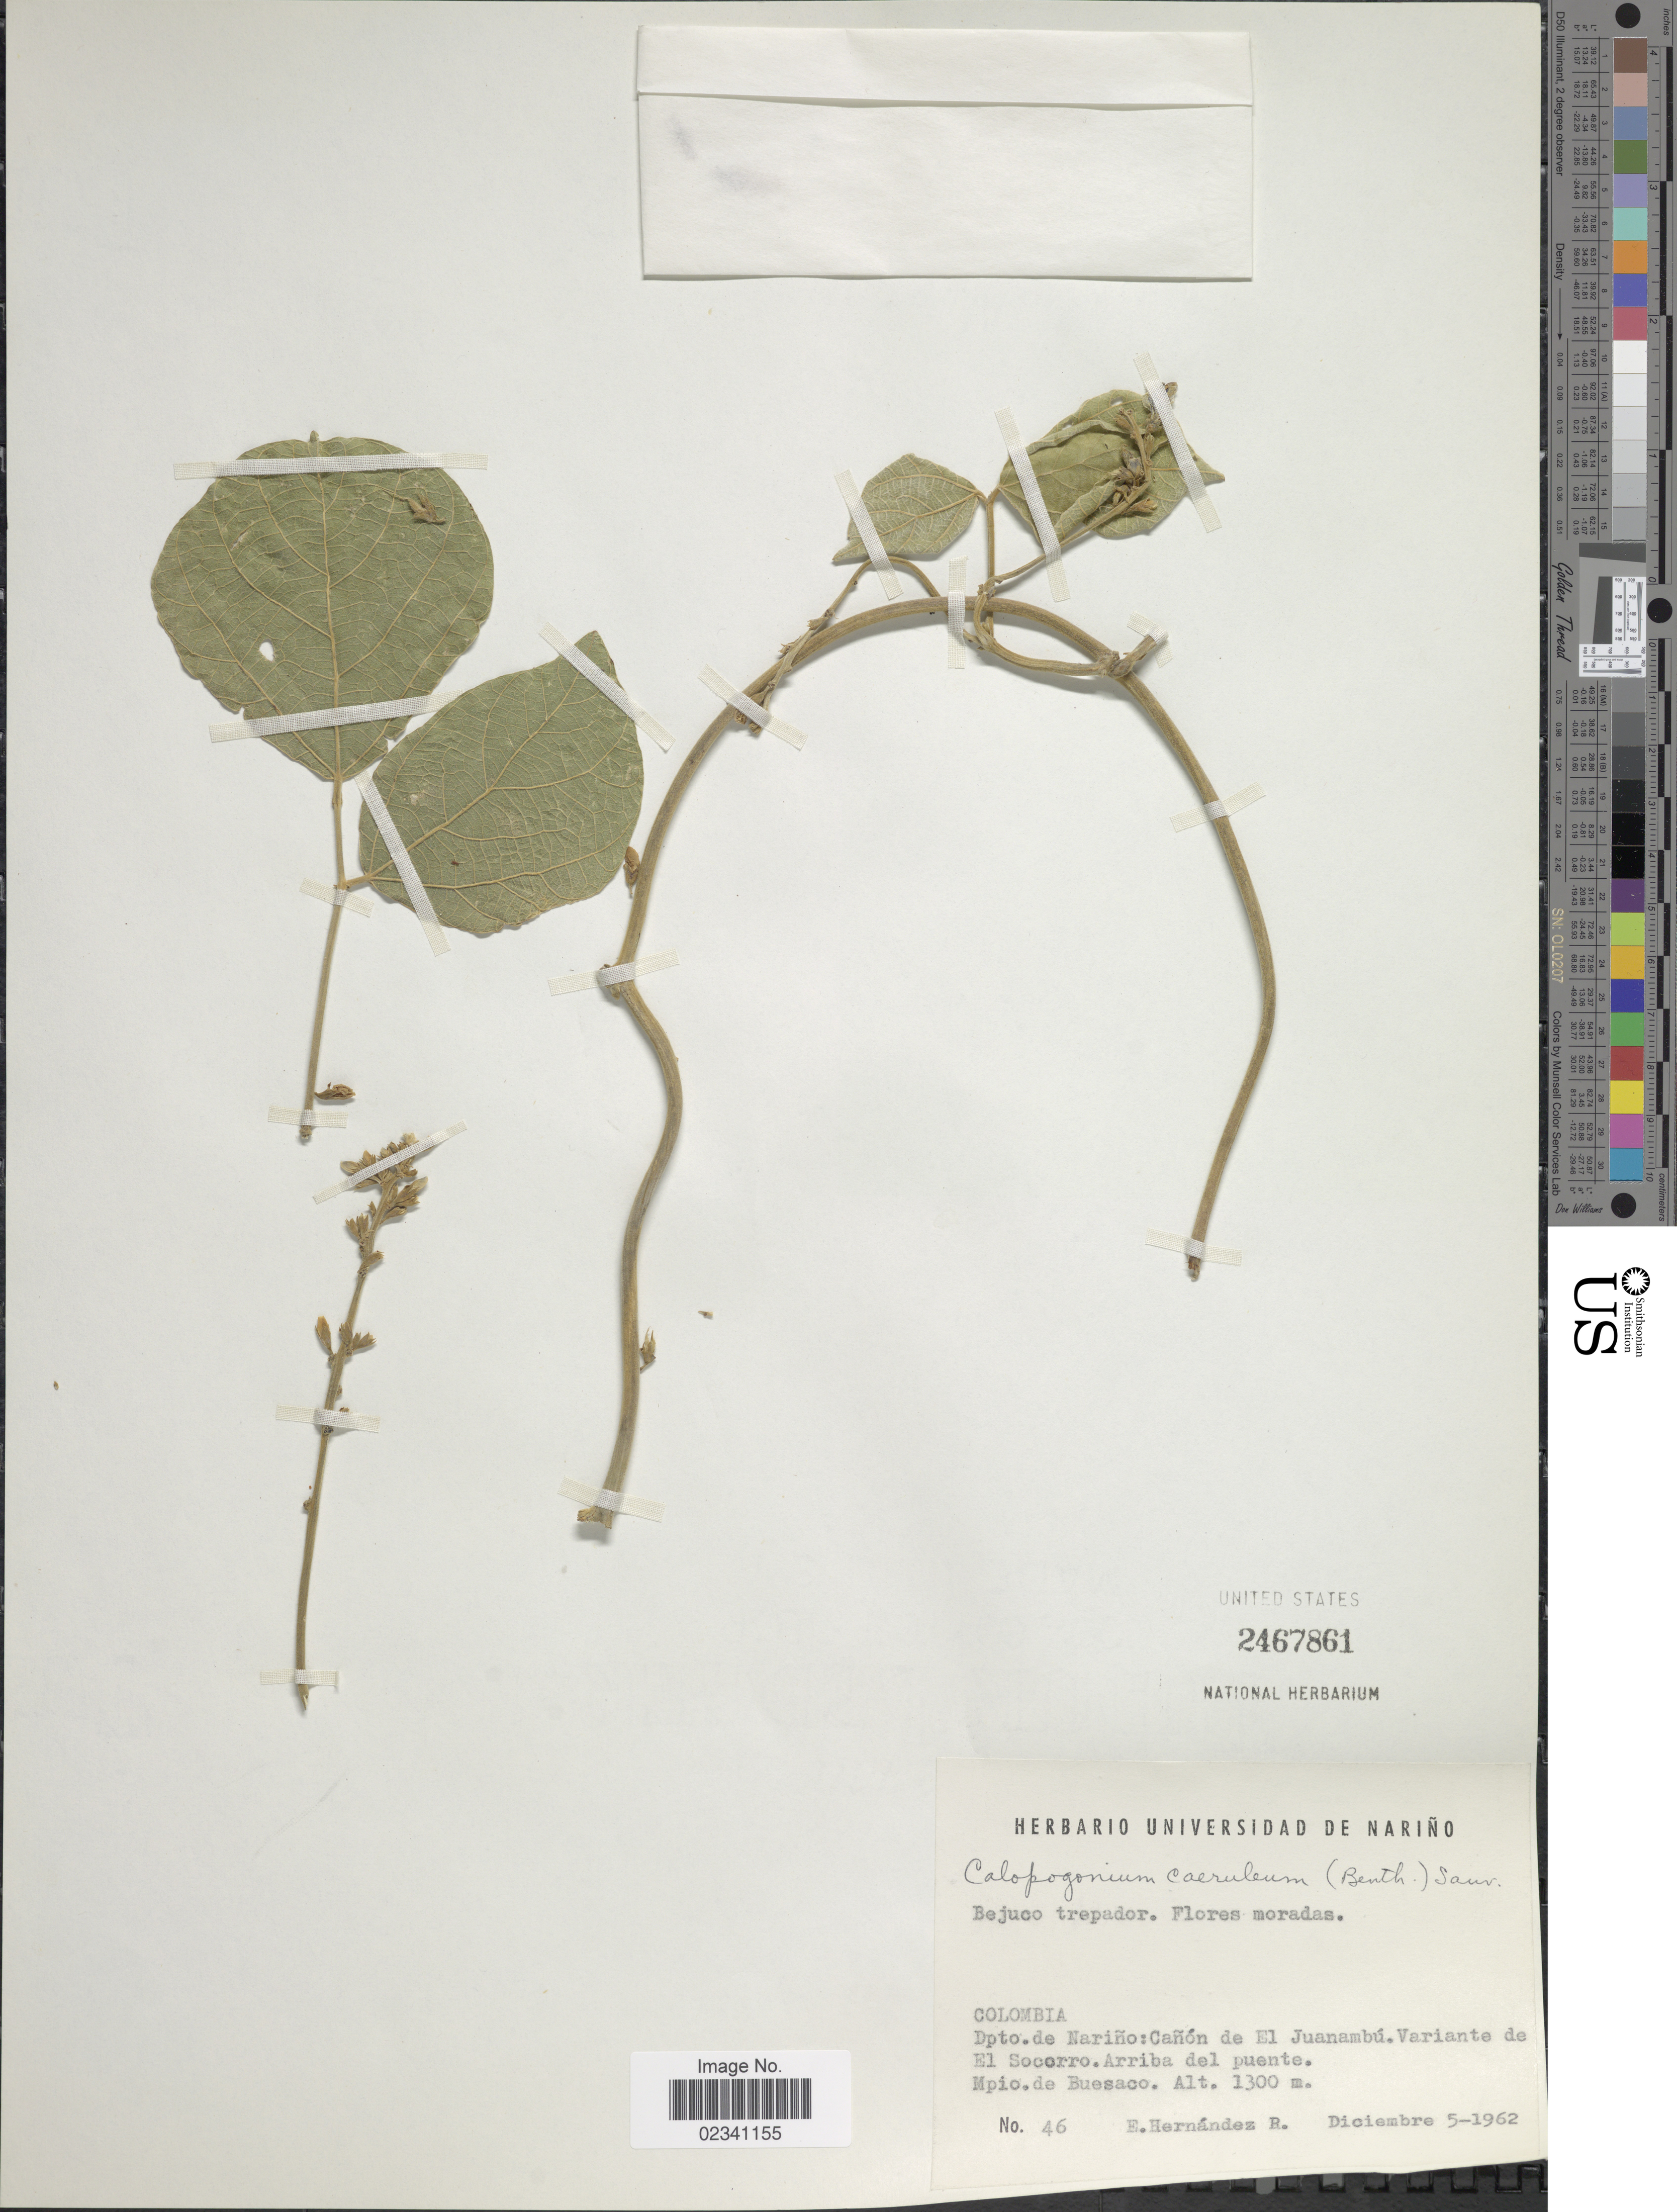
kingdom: Plantae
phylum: Tracheophyta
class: Magnoliopsida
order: Fabales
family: Fabaceae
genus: Calopogonium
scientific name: Calopogonium caeruleum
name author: (Benth.) C. Wright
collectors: E. Hernández R.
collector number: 46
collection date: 1962-12-05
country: Colombia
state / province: Nariño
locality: Canon de El Juanambu. Variante de El Socorro. Arriba del puente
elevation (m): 1300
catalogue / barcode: US 2467861